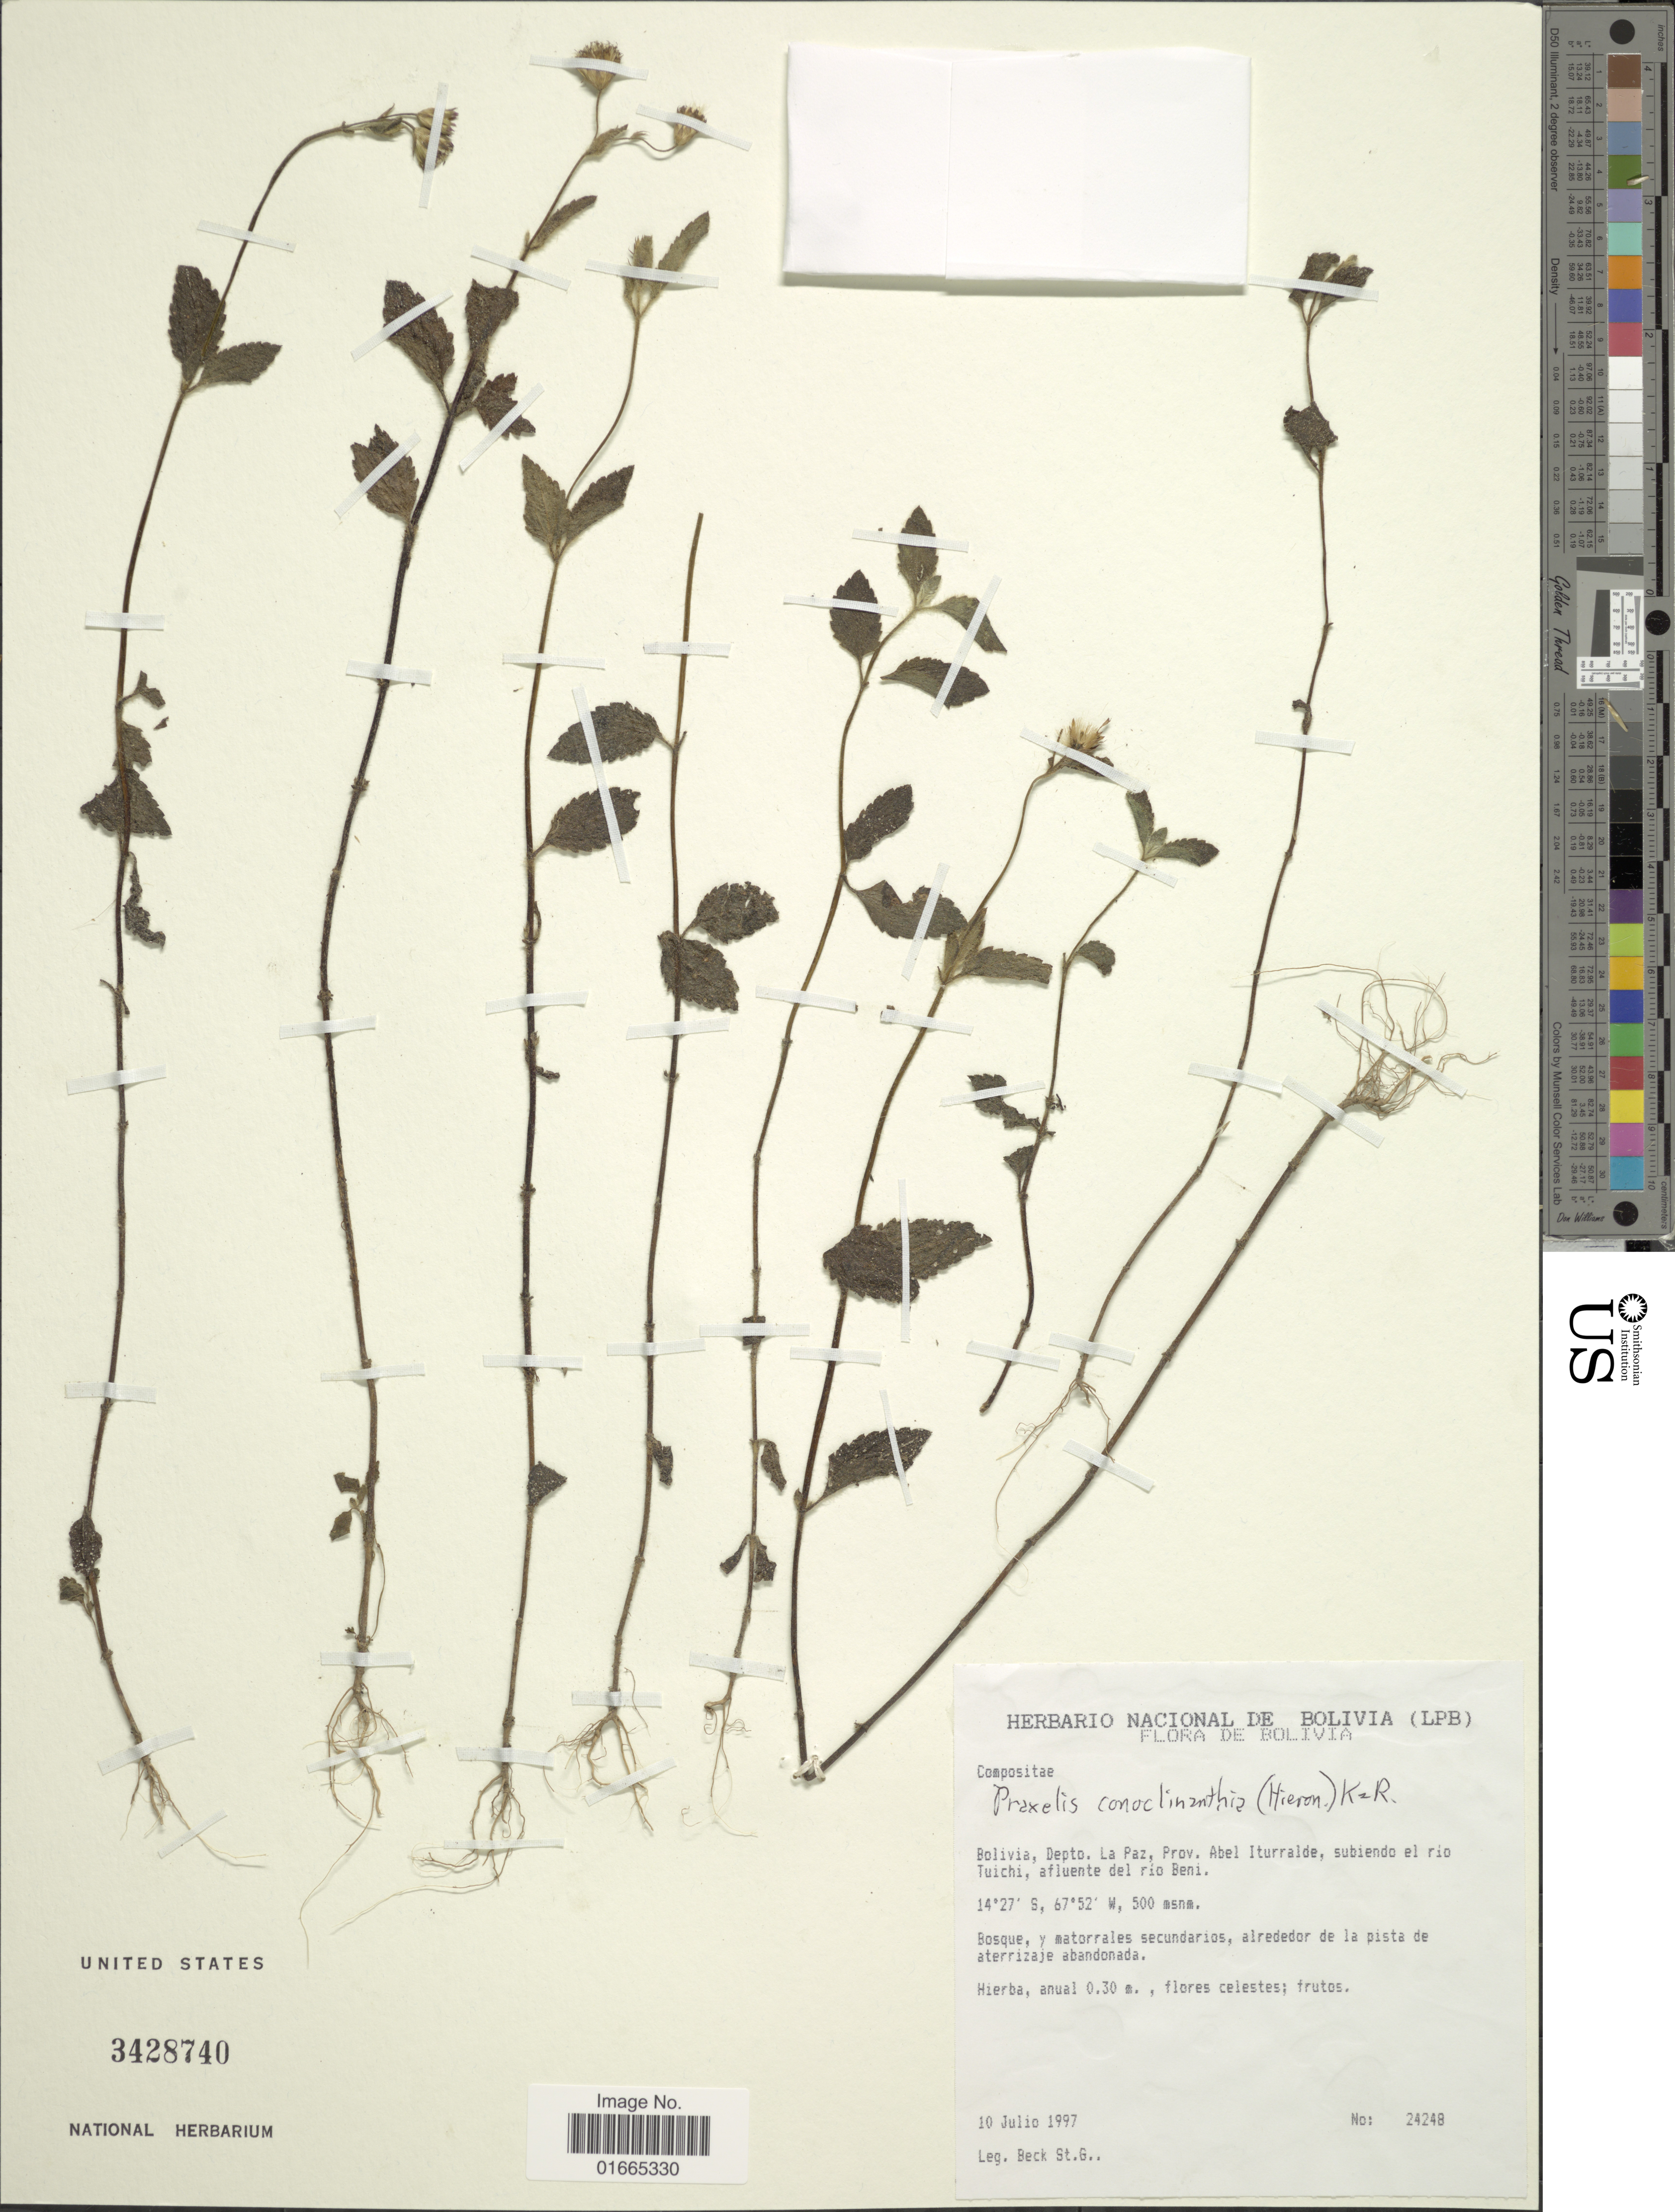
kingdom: Plantae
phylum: Tracheophyta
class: Magnoliopsida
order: Asterales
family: Asteraceae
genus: Praxelis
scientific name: Praxelis conoclinanthia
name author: (Hieron.) R.M. King & H. Rob.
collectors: S. G. Beck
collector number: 24248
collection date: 1997-07-10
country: Bolivia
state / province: La Paz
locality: Bolivia, Depto. La Paz, Prov. Abel Iturralde, subiendo el rio Tuichi, afluente del rio Beni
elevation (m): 500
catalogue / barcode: US 3428740